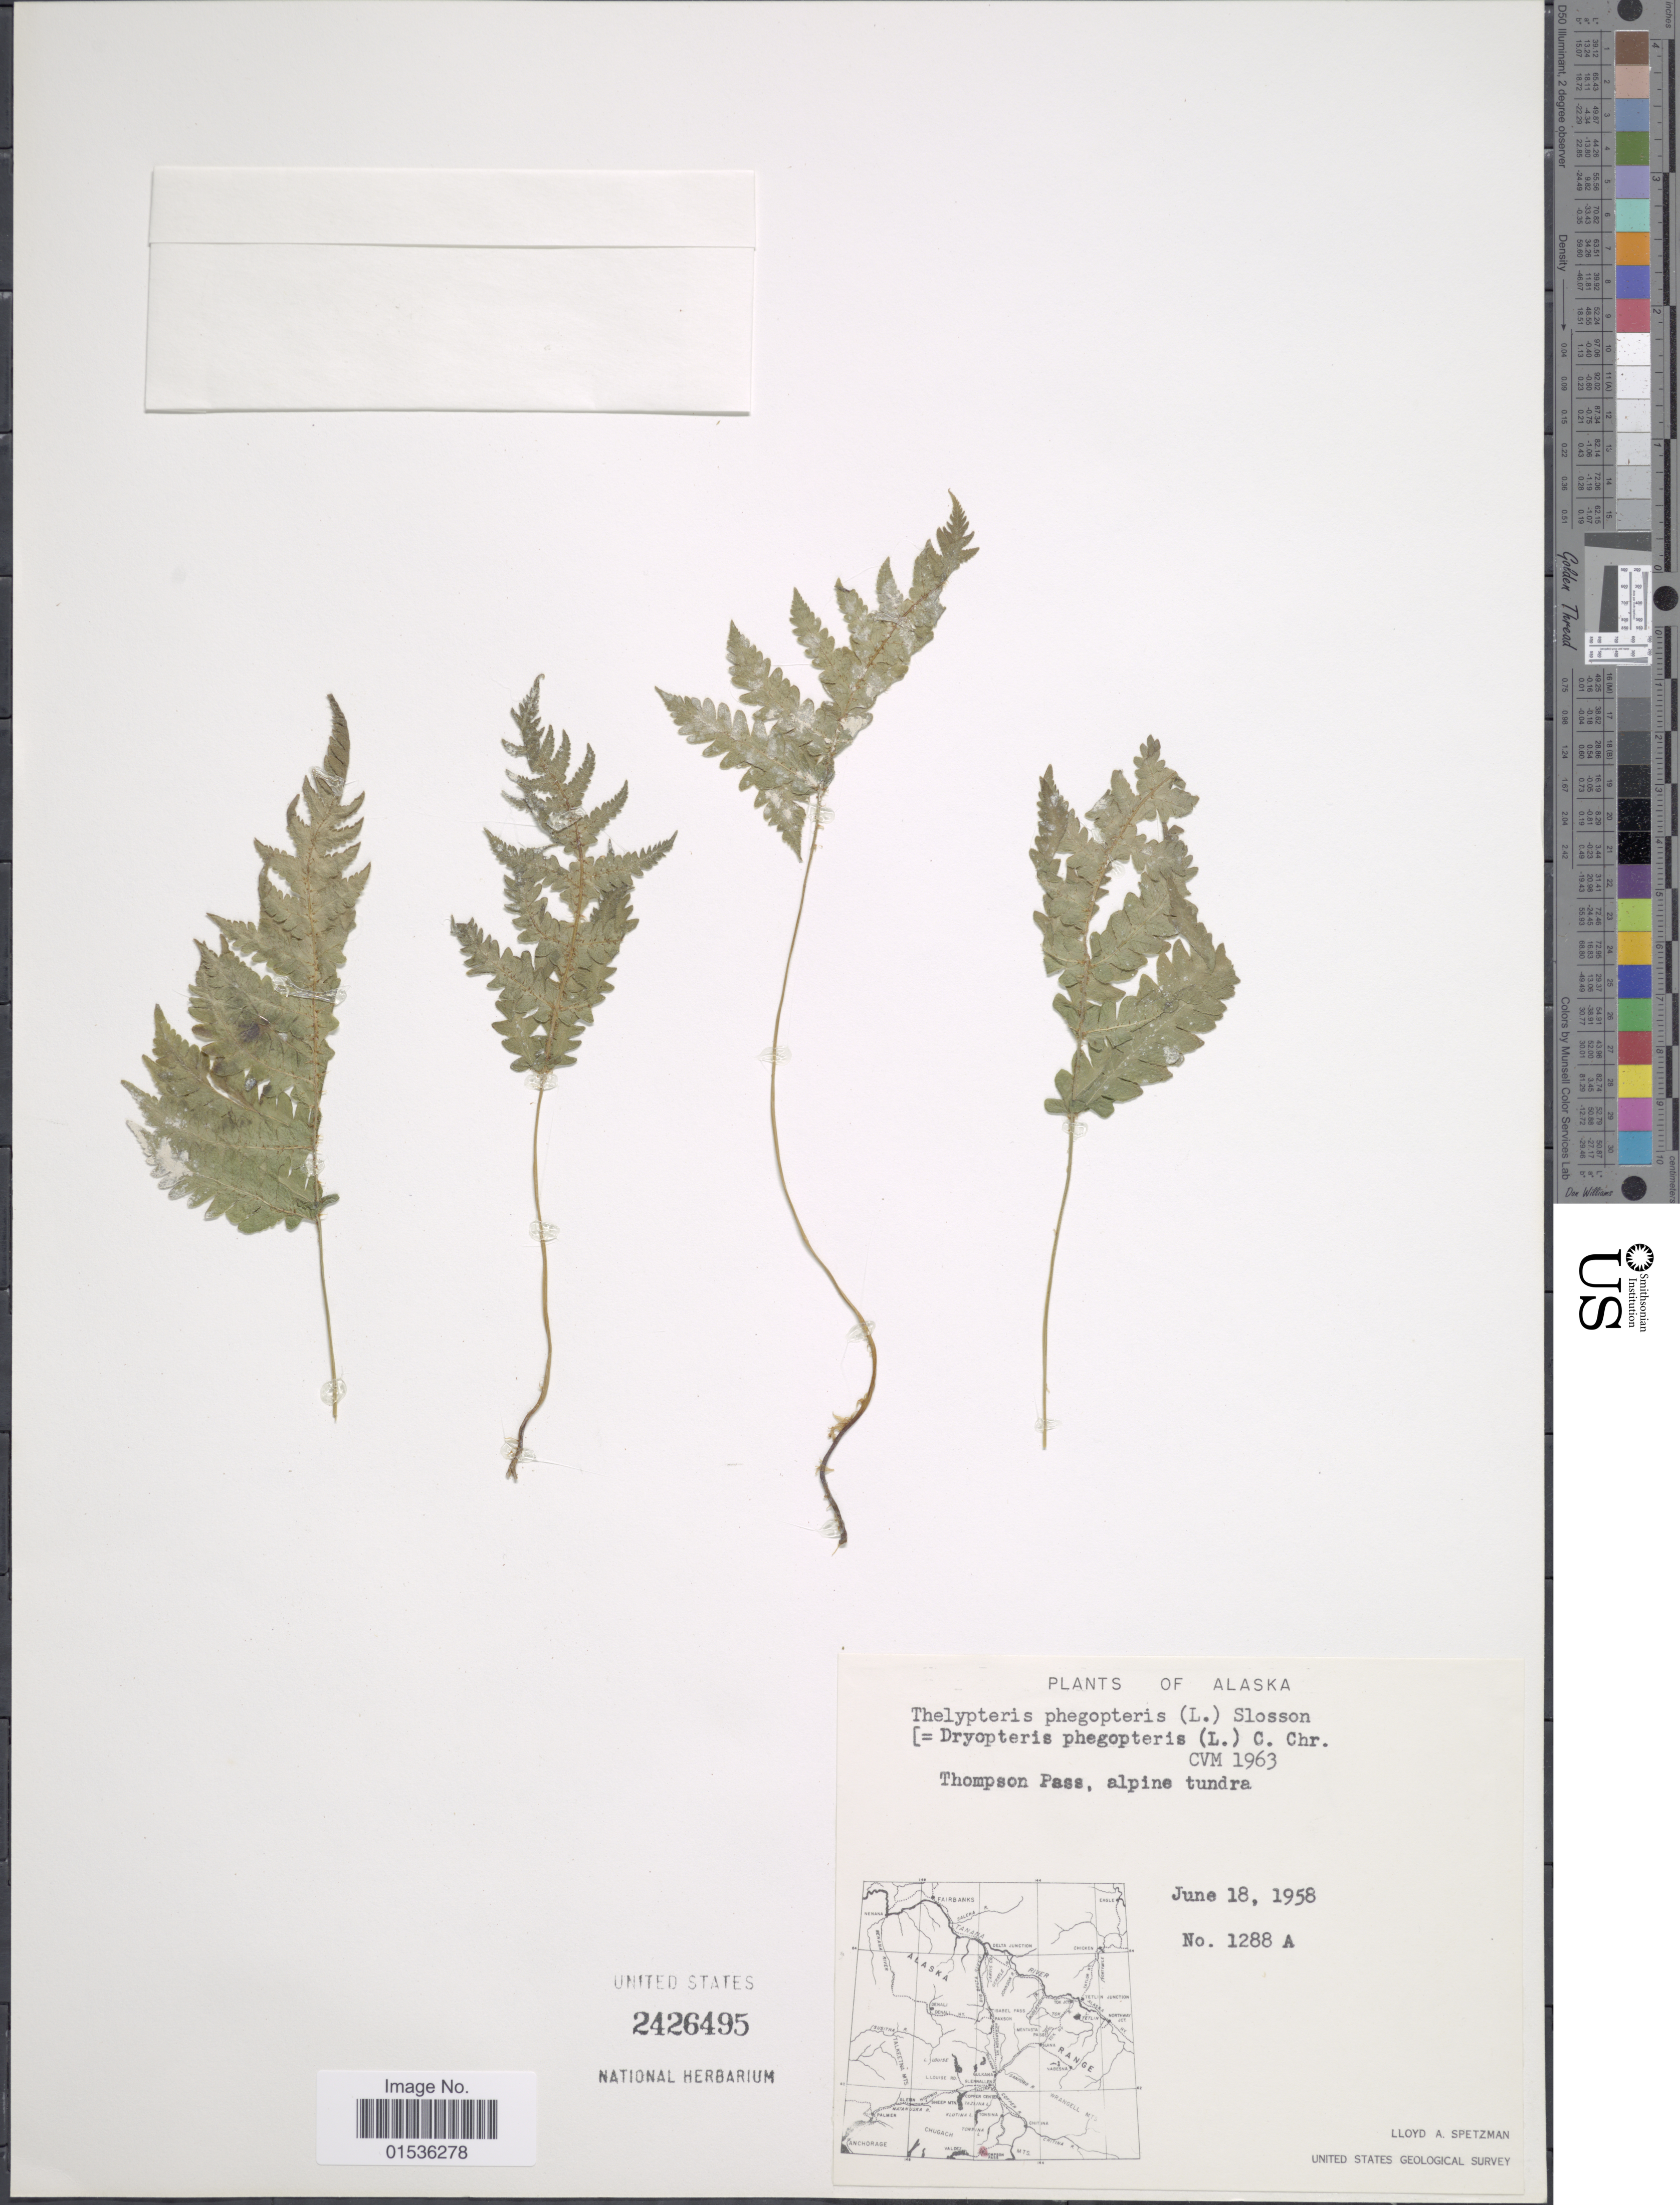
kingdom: Plantae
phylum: Tracheophyta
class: Polypodiopsida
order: Polypodiales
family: Thelypteridaceae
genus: Phegopteris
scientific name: Phegopteris connectilis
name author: (Michx.) Watt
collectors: L. Spetzman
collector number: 1288A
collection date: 1958-06-18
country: United States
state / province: Alaska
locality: Alaska, Thompson Pass, alpine tundra.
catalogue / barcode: US 2426495